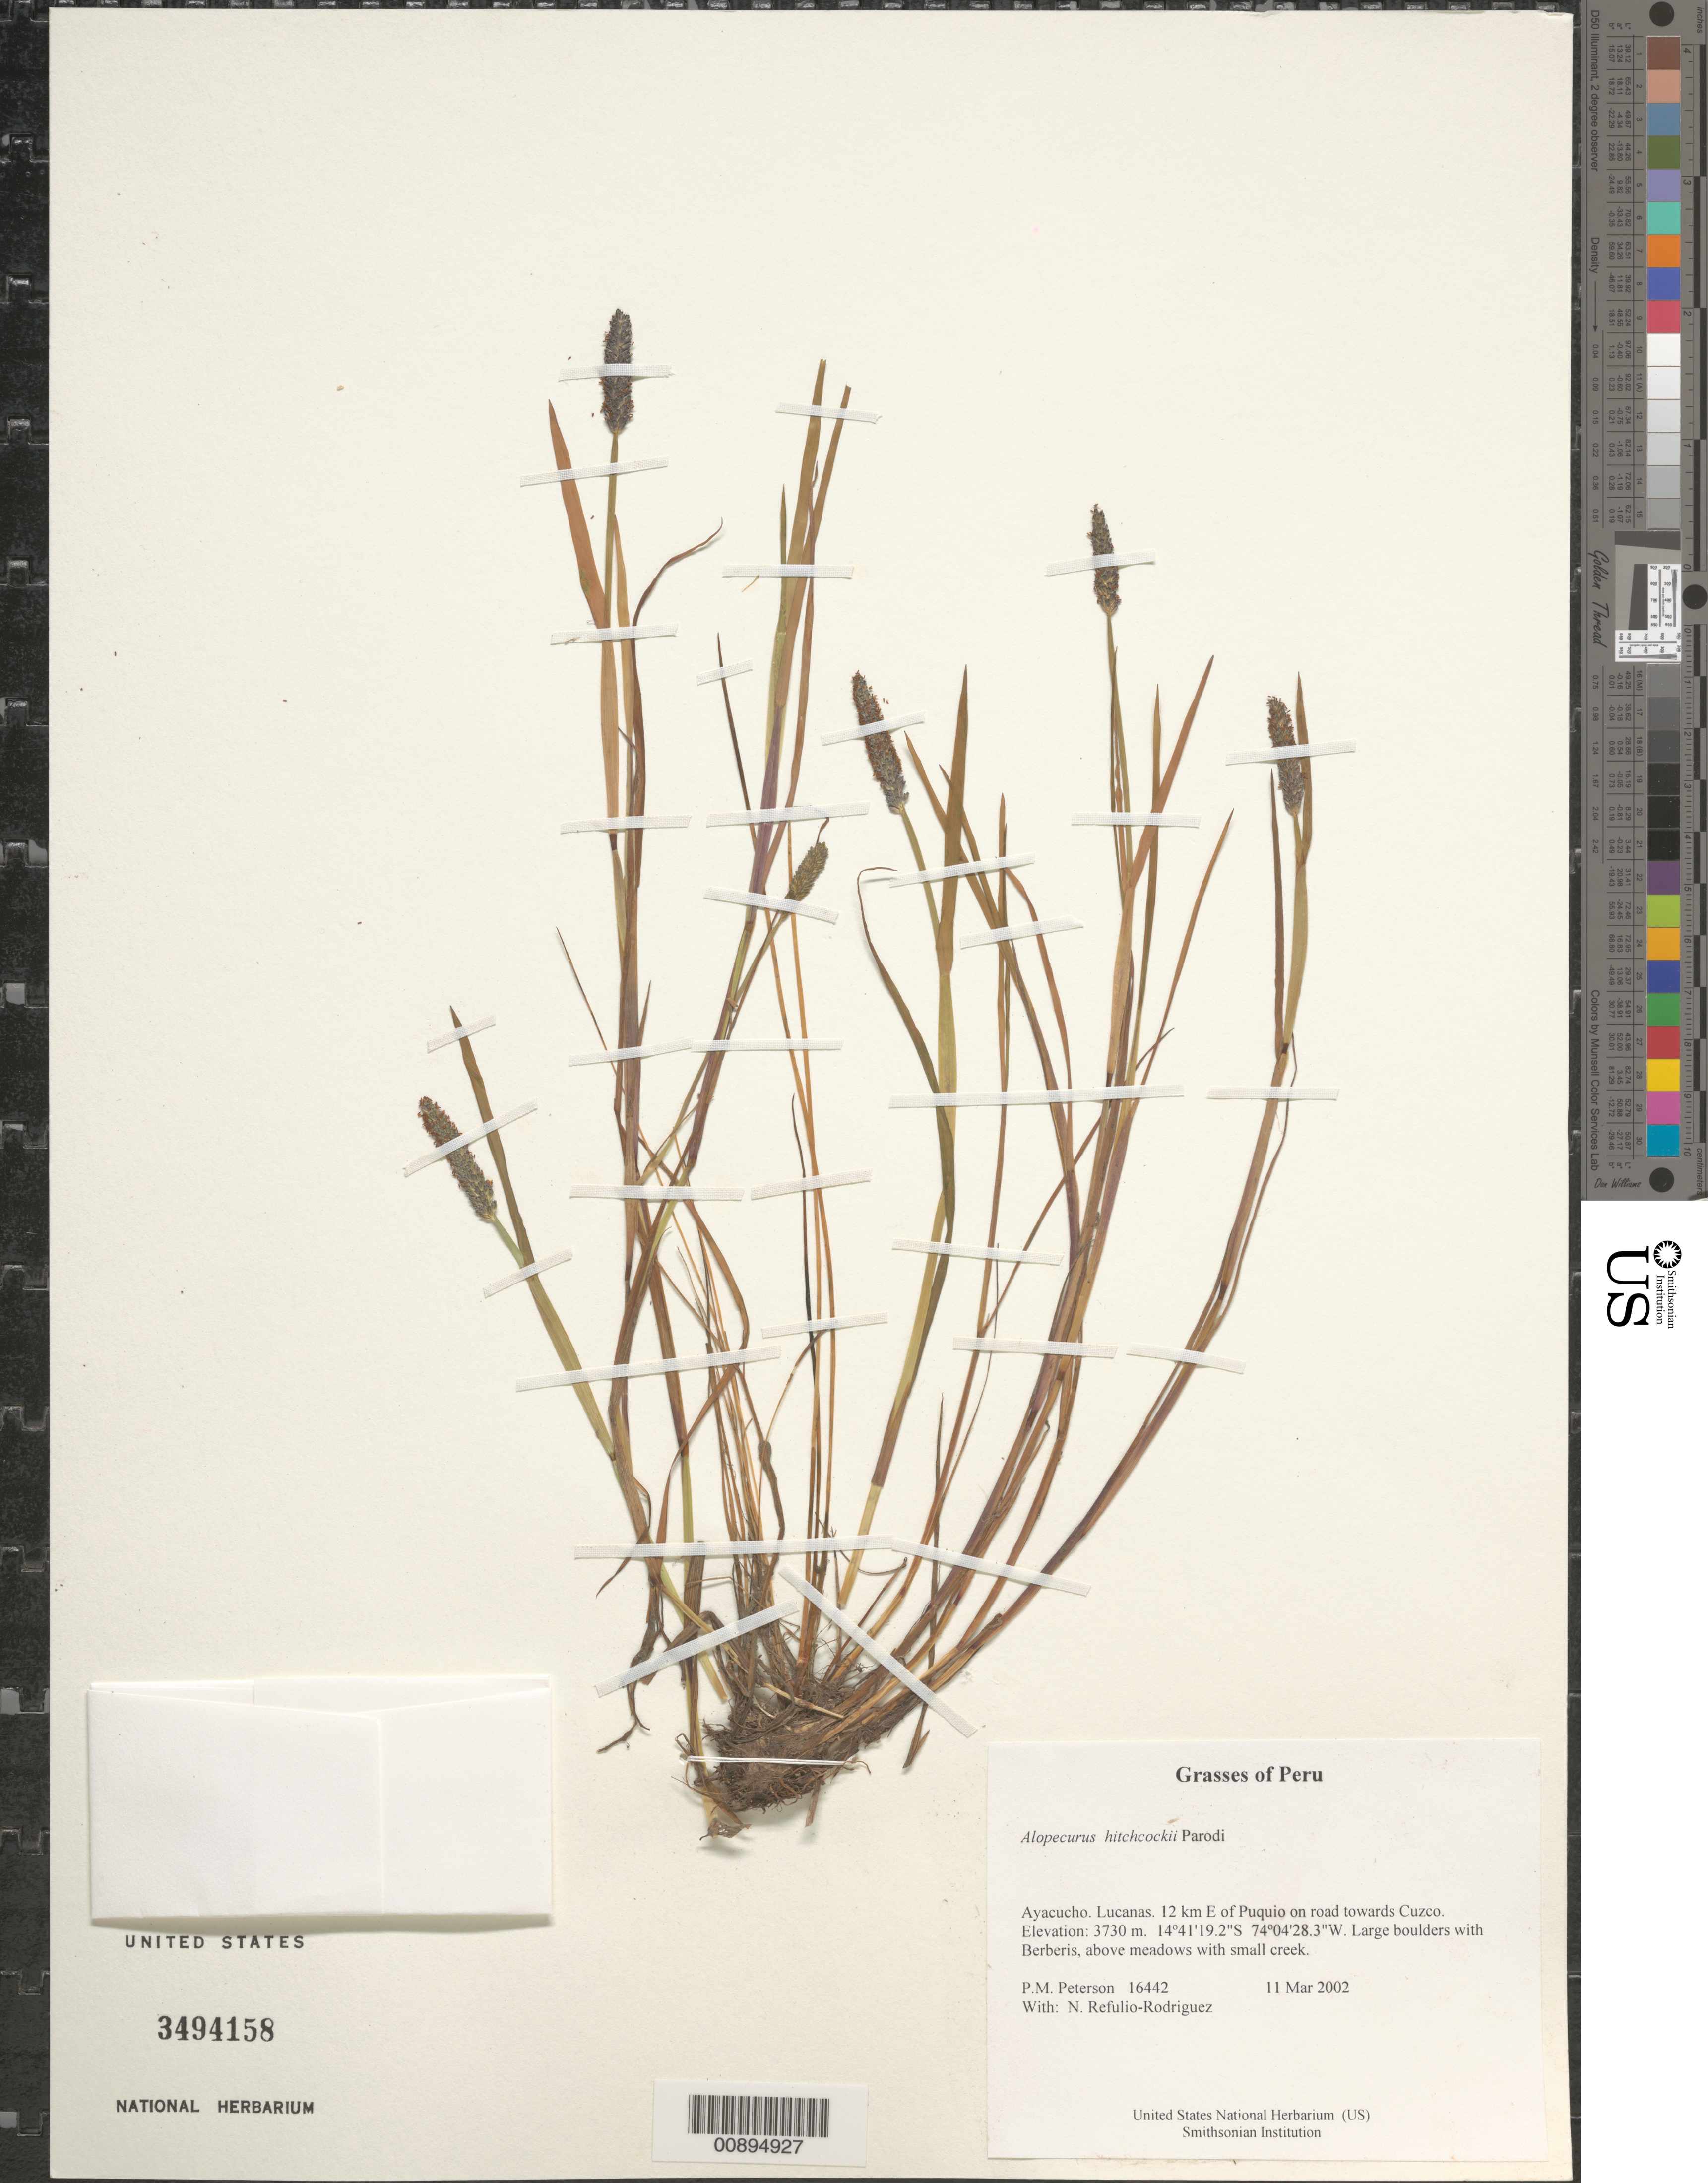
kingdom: Plantae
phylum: Tracheophyta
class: Liliopsida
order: Poales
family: Poaceae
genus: Alopecurus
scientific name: Alopecurus hitchcockii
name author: Parodi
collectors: P. M. Peterson & N. Refulio-Rodríguez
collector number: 16442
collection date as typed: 11 Mar 2002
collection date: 2002-03-11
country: Peru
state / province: Ayacucho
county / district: Lucanas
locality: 12 km E of Puquio on road towards Cuzco.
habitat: Large boulders with ~Berberis~, above meadows with small creek.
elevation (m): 3730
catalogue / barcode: US 3494158